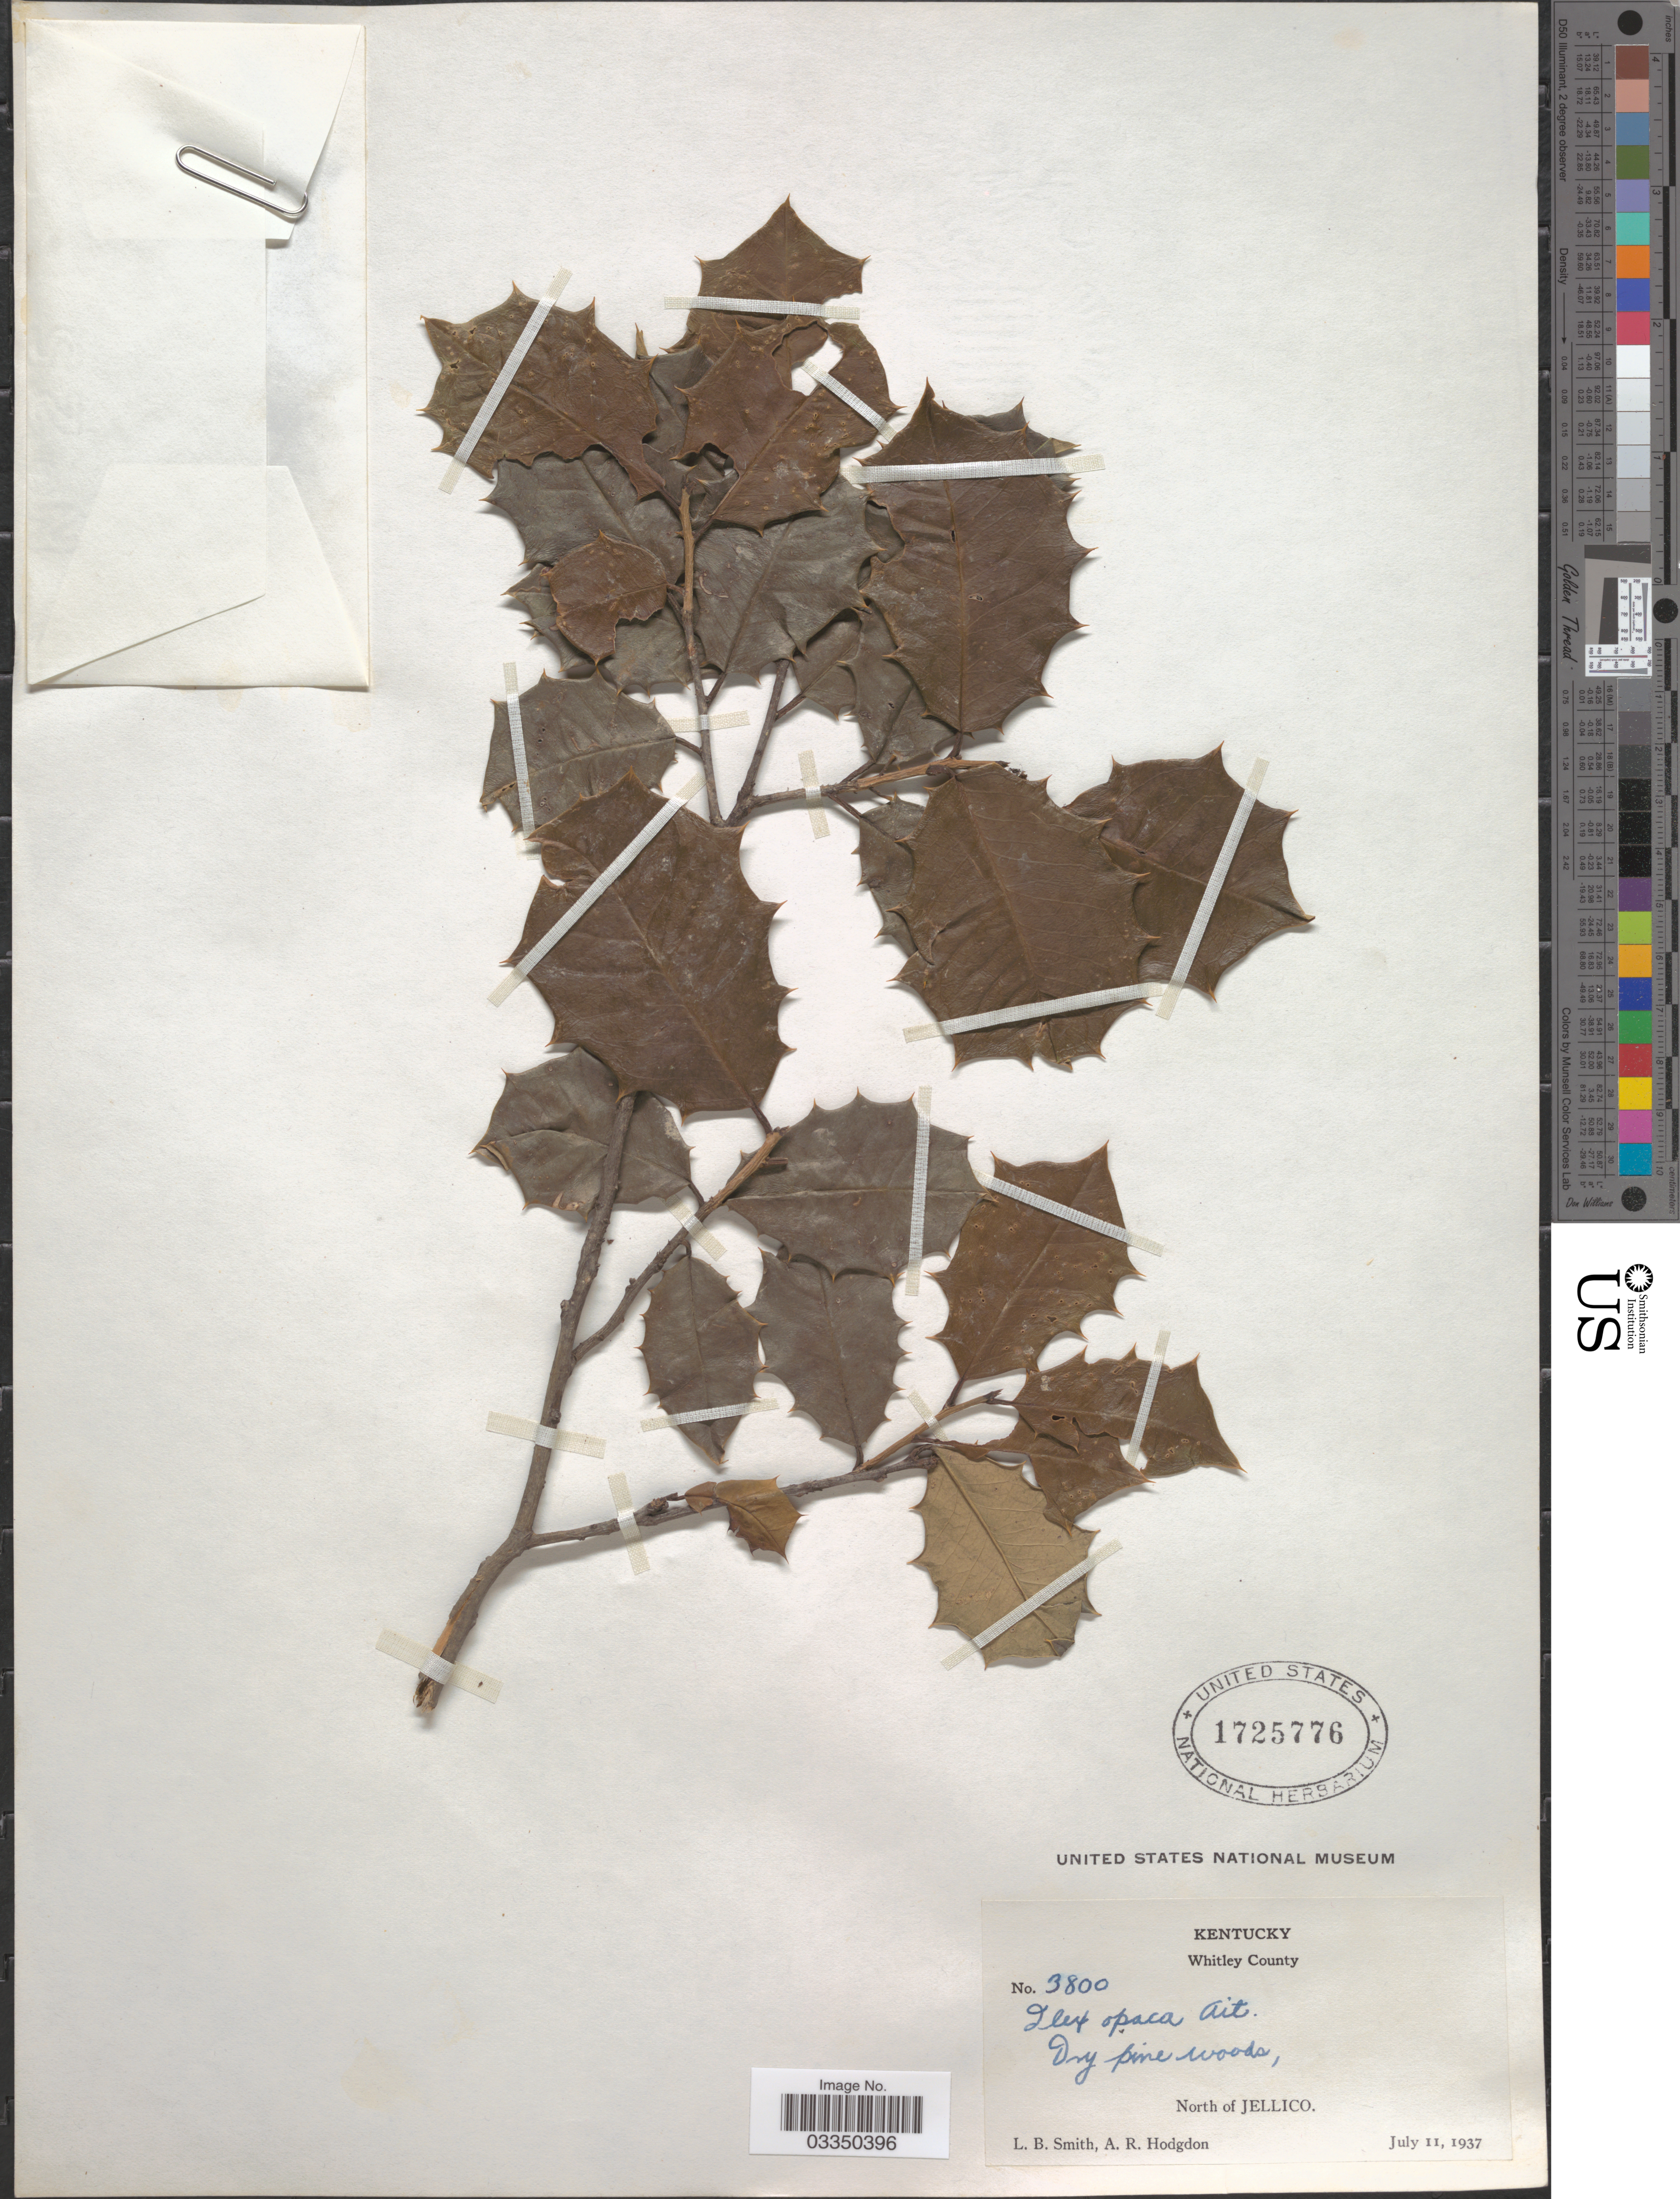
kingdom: Plantae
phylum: Tracheophyta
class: Magnoliopsida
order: Aquifoliales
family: Aquifoliaceae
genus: Ilex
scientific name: Ilex opaca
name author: Aiton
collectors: L. Smith & A. Hodgon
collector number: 3800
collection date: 1937-07-11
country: United States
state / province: Kentucky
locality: Whitley County. North of Jellico.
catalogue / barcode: US 1725776